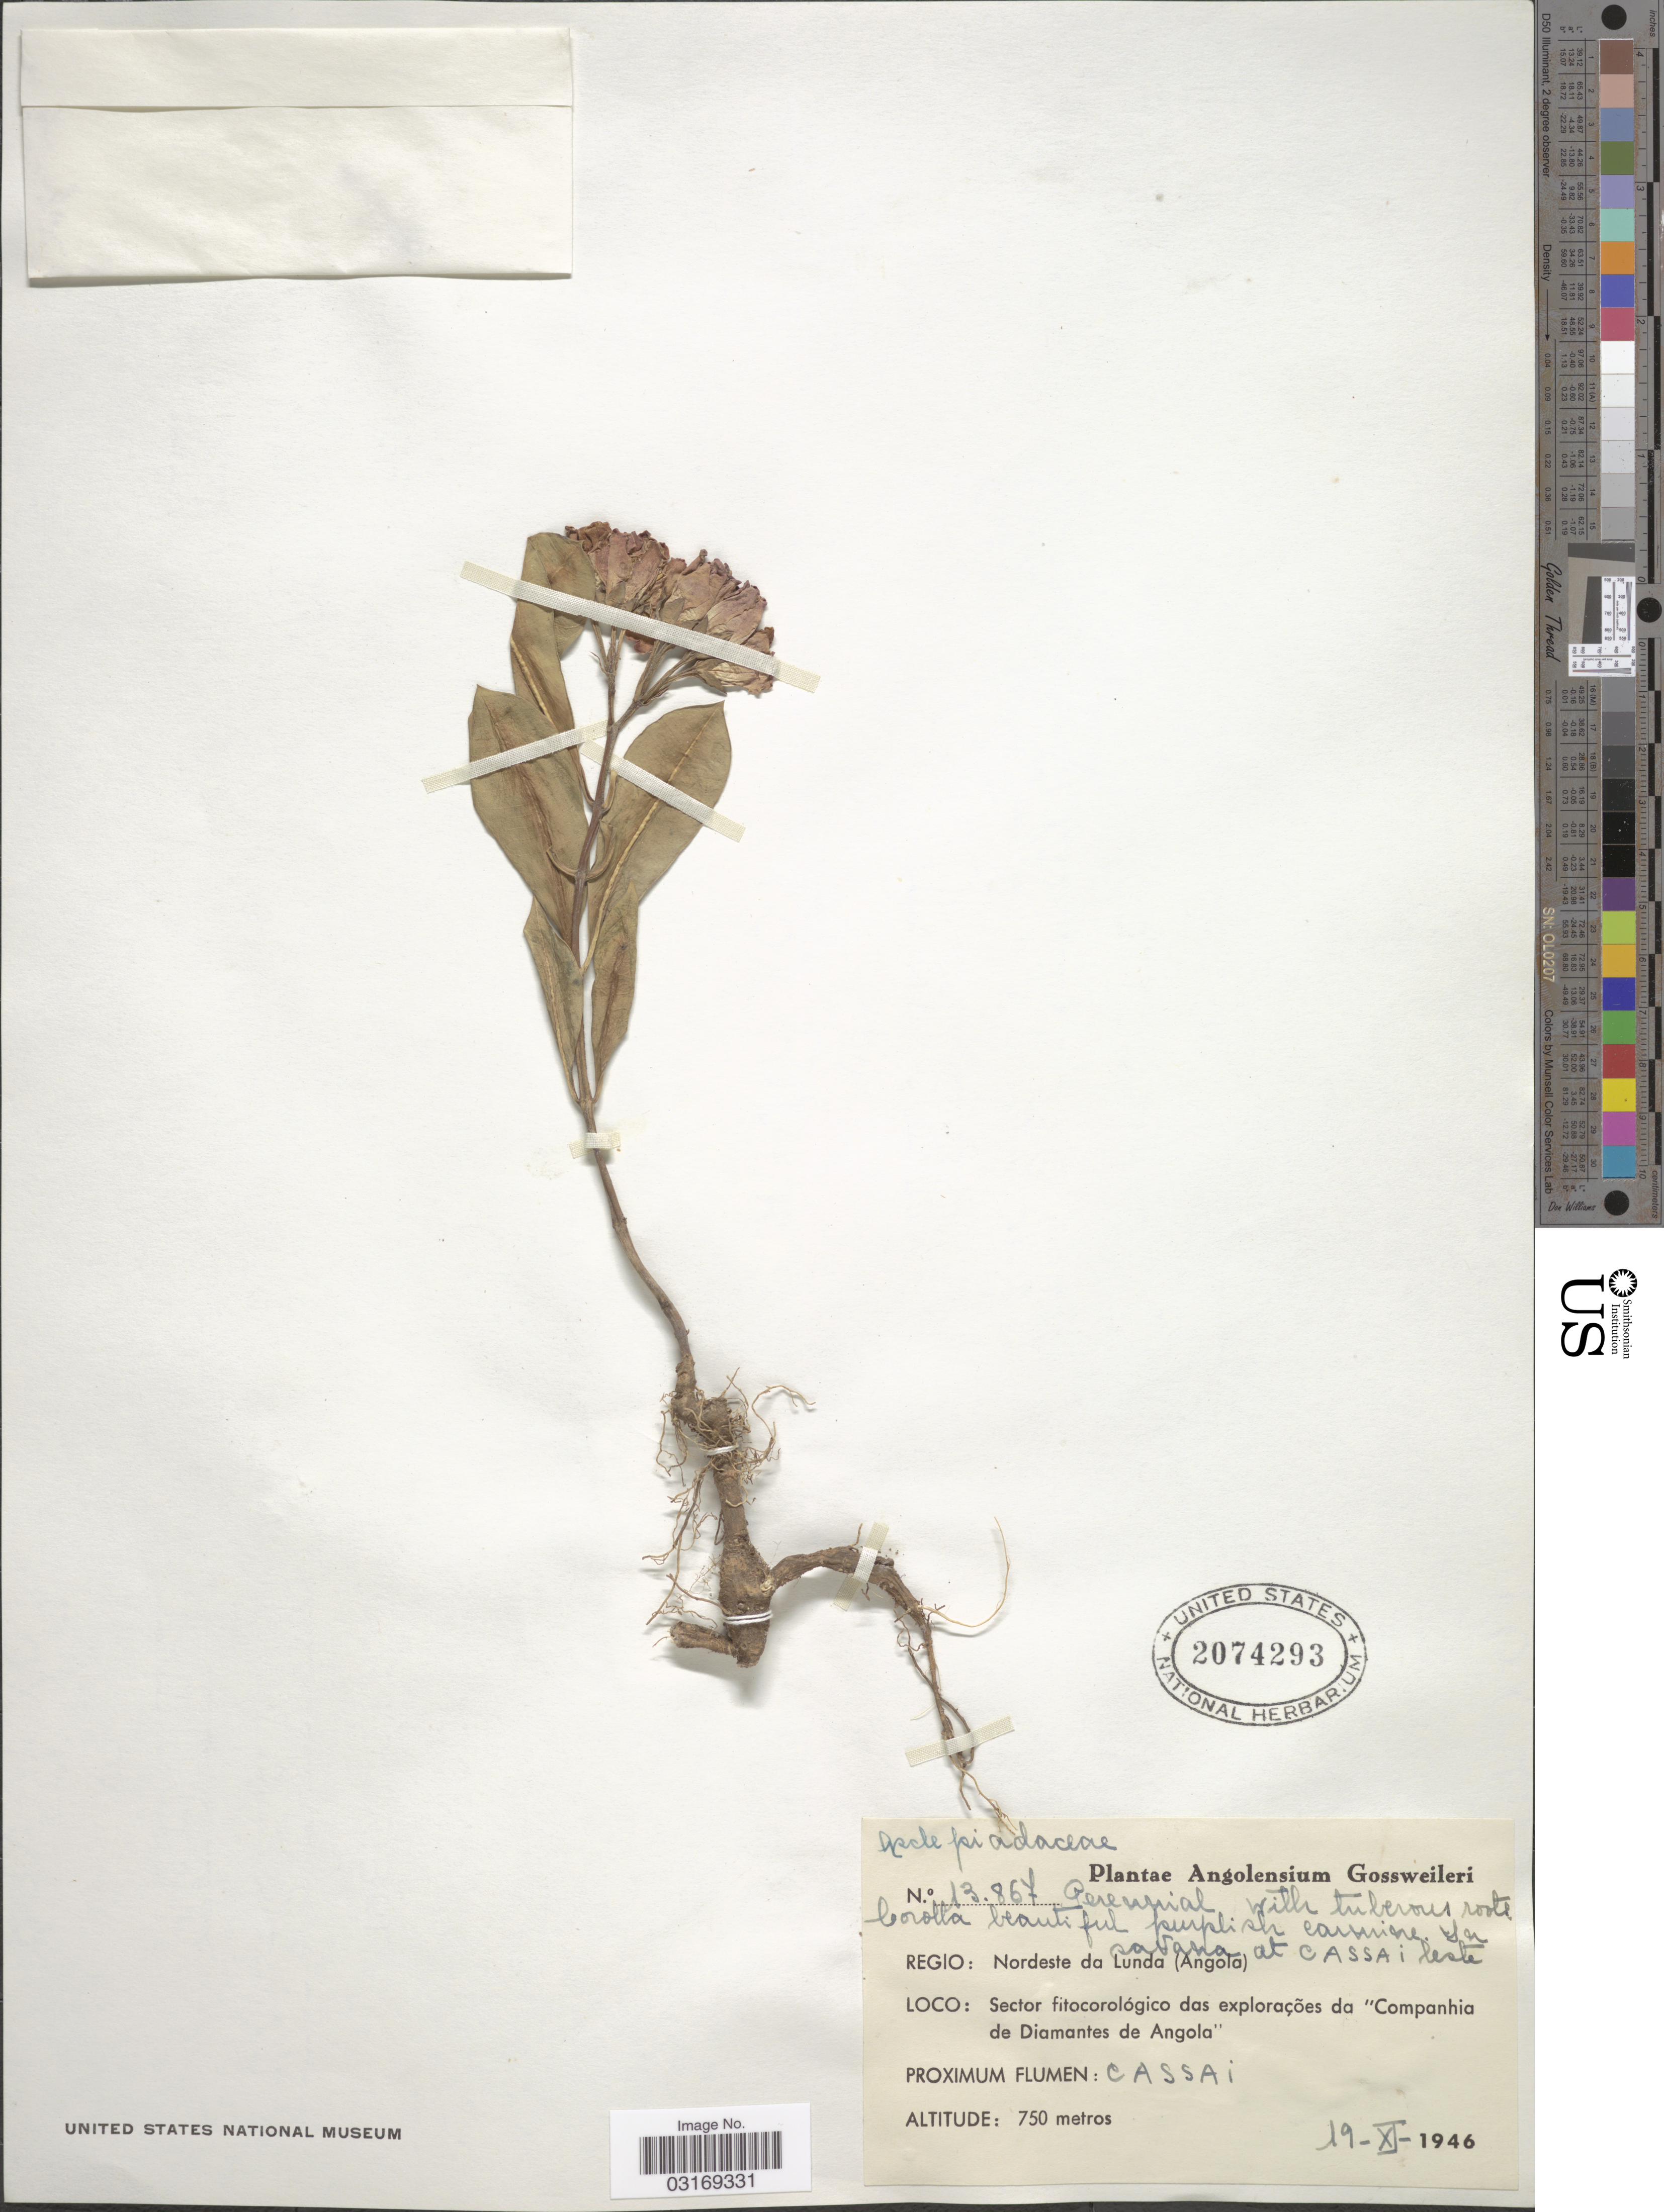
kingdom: Plantae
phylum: Tracheophyta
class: Magnoliopsida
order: Gentianales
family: Apocynaceae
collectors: -. Gossweiler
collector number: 13867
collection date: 1946-11-19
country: Angola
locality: Regio: Nordeste da Lunda. Sector fitocorológico das explorações da "Companhia de Diamantes de Angola". Proximum Flumen: Cassai.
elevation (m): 750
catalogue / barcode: US 2074293